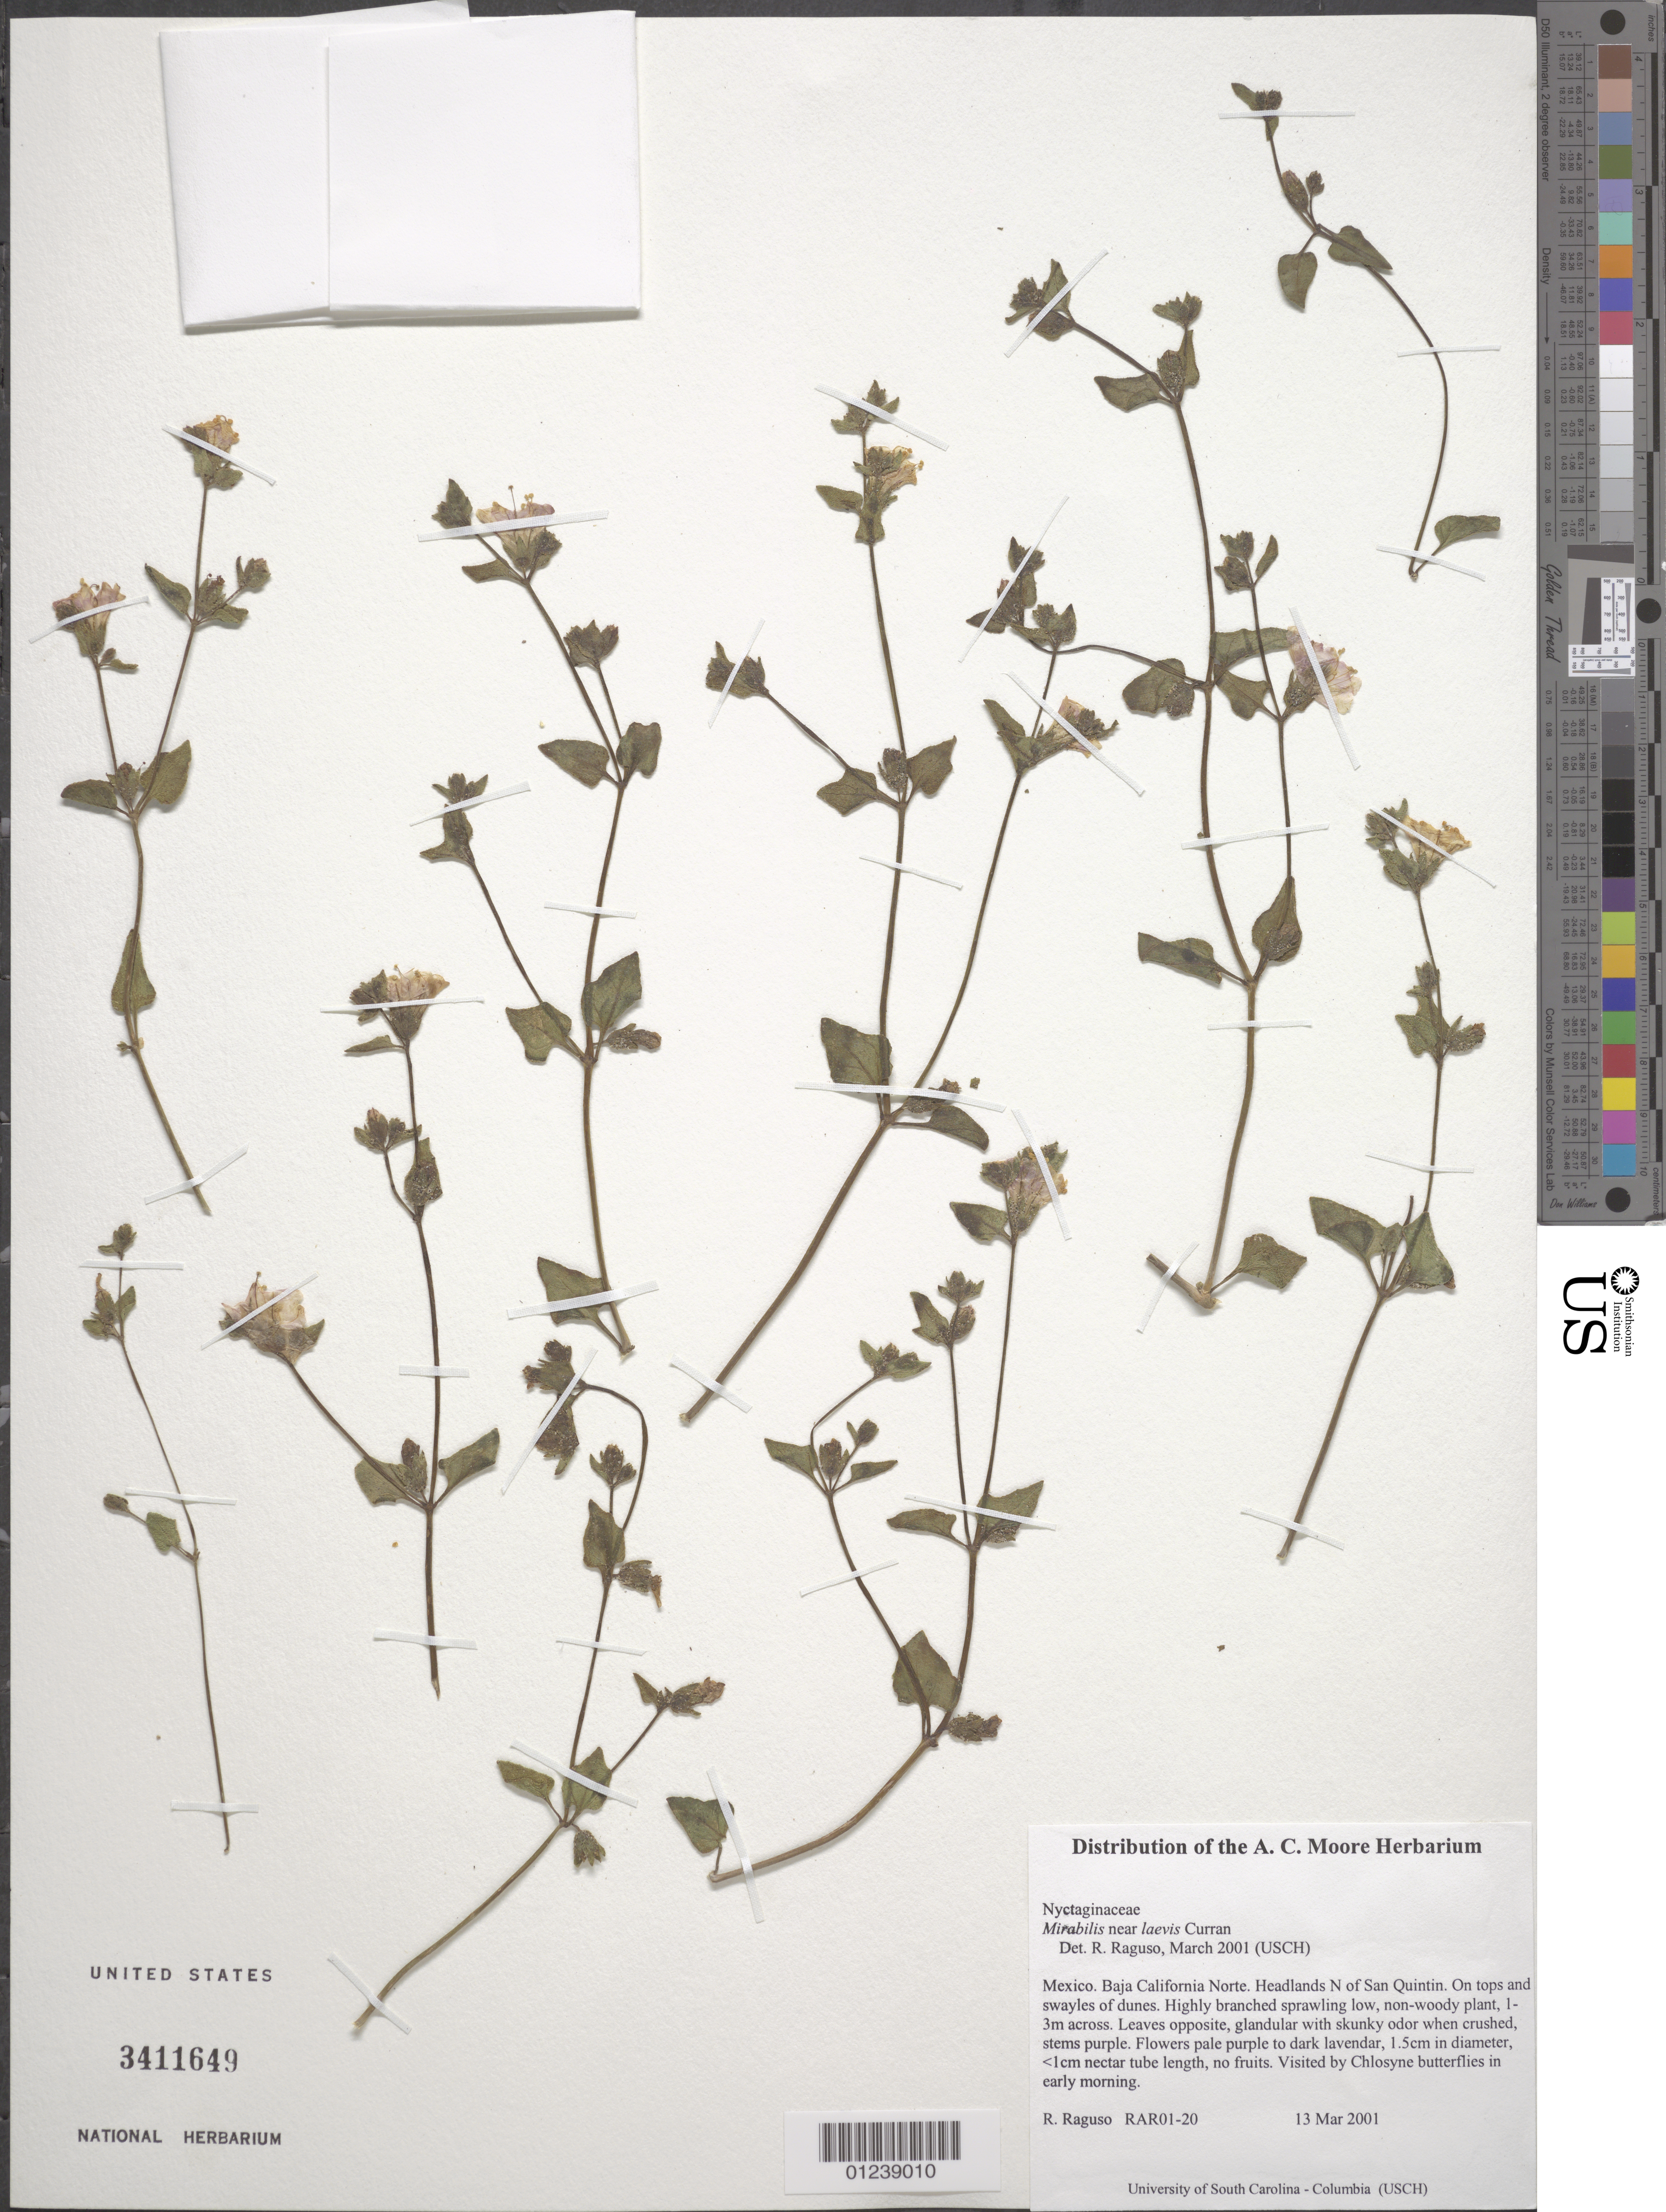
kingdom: Plantae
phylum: Tracheophyta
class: Magnoliopsida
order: Caryophyllales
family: Nyctaginaceae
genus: Mirabilis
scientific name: Mirabilis laevis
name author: (Benth.) Curran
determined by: Raguso, Robert A.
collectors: R. Raguso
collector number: RAR01-20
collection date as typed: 13 Mar 2001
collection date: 2001-03-13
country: Mexico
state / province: Baja California Norte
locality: Headlands N of San Quintin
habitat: On tops and swayles of dunes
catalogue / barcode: US 3411649